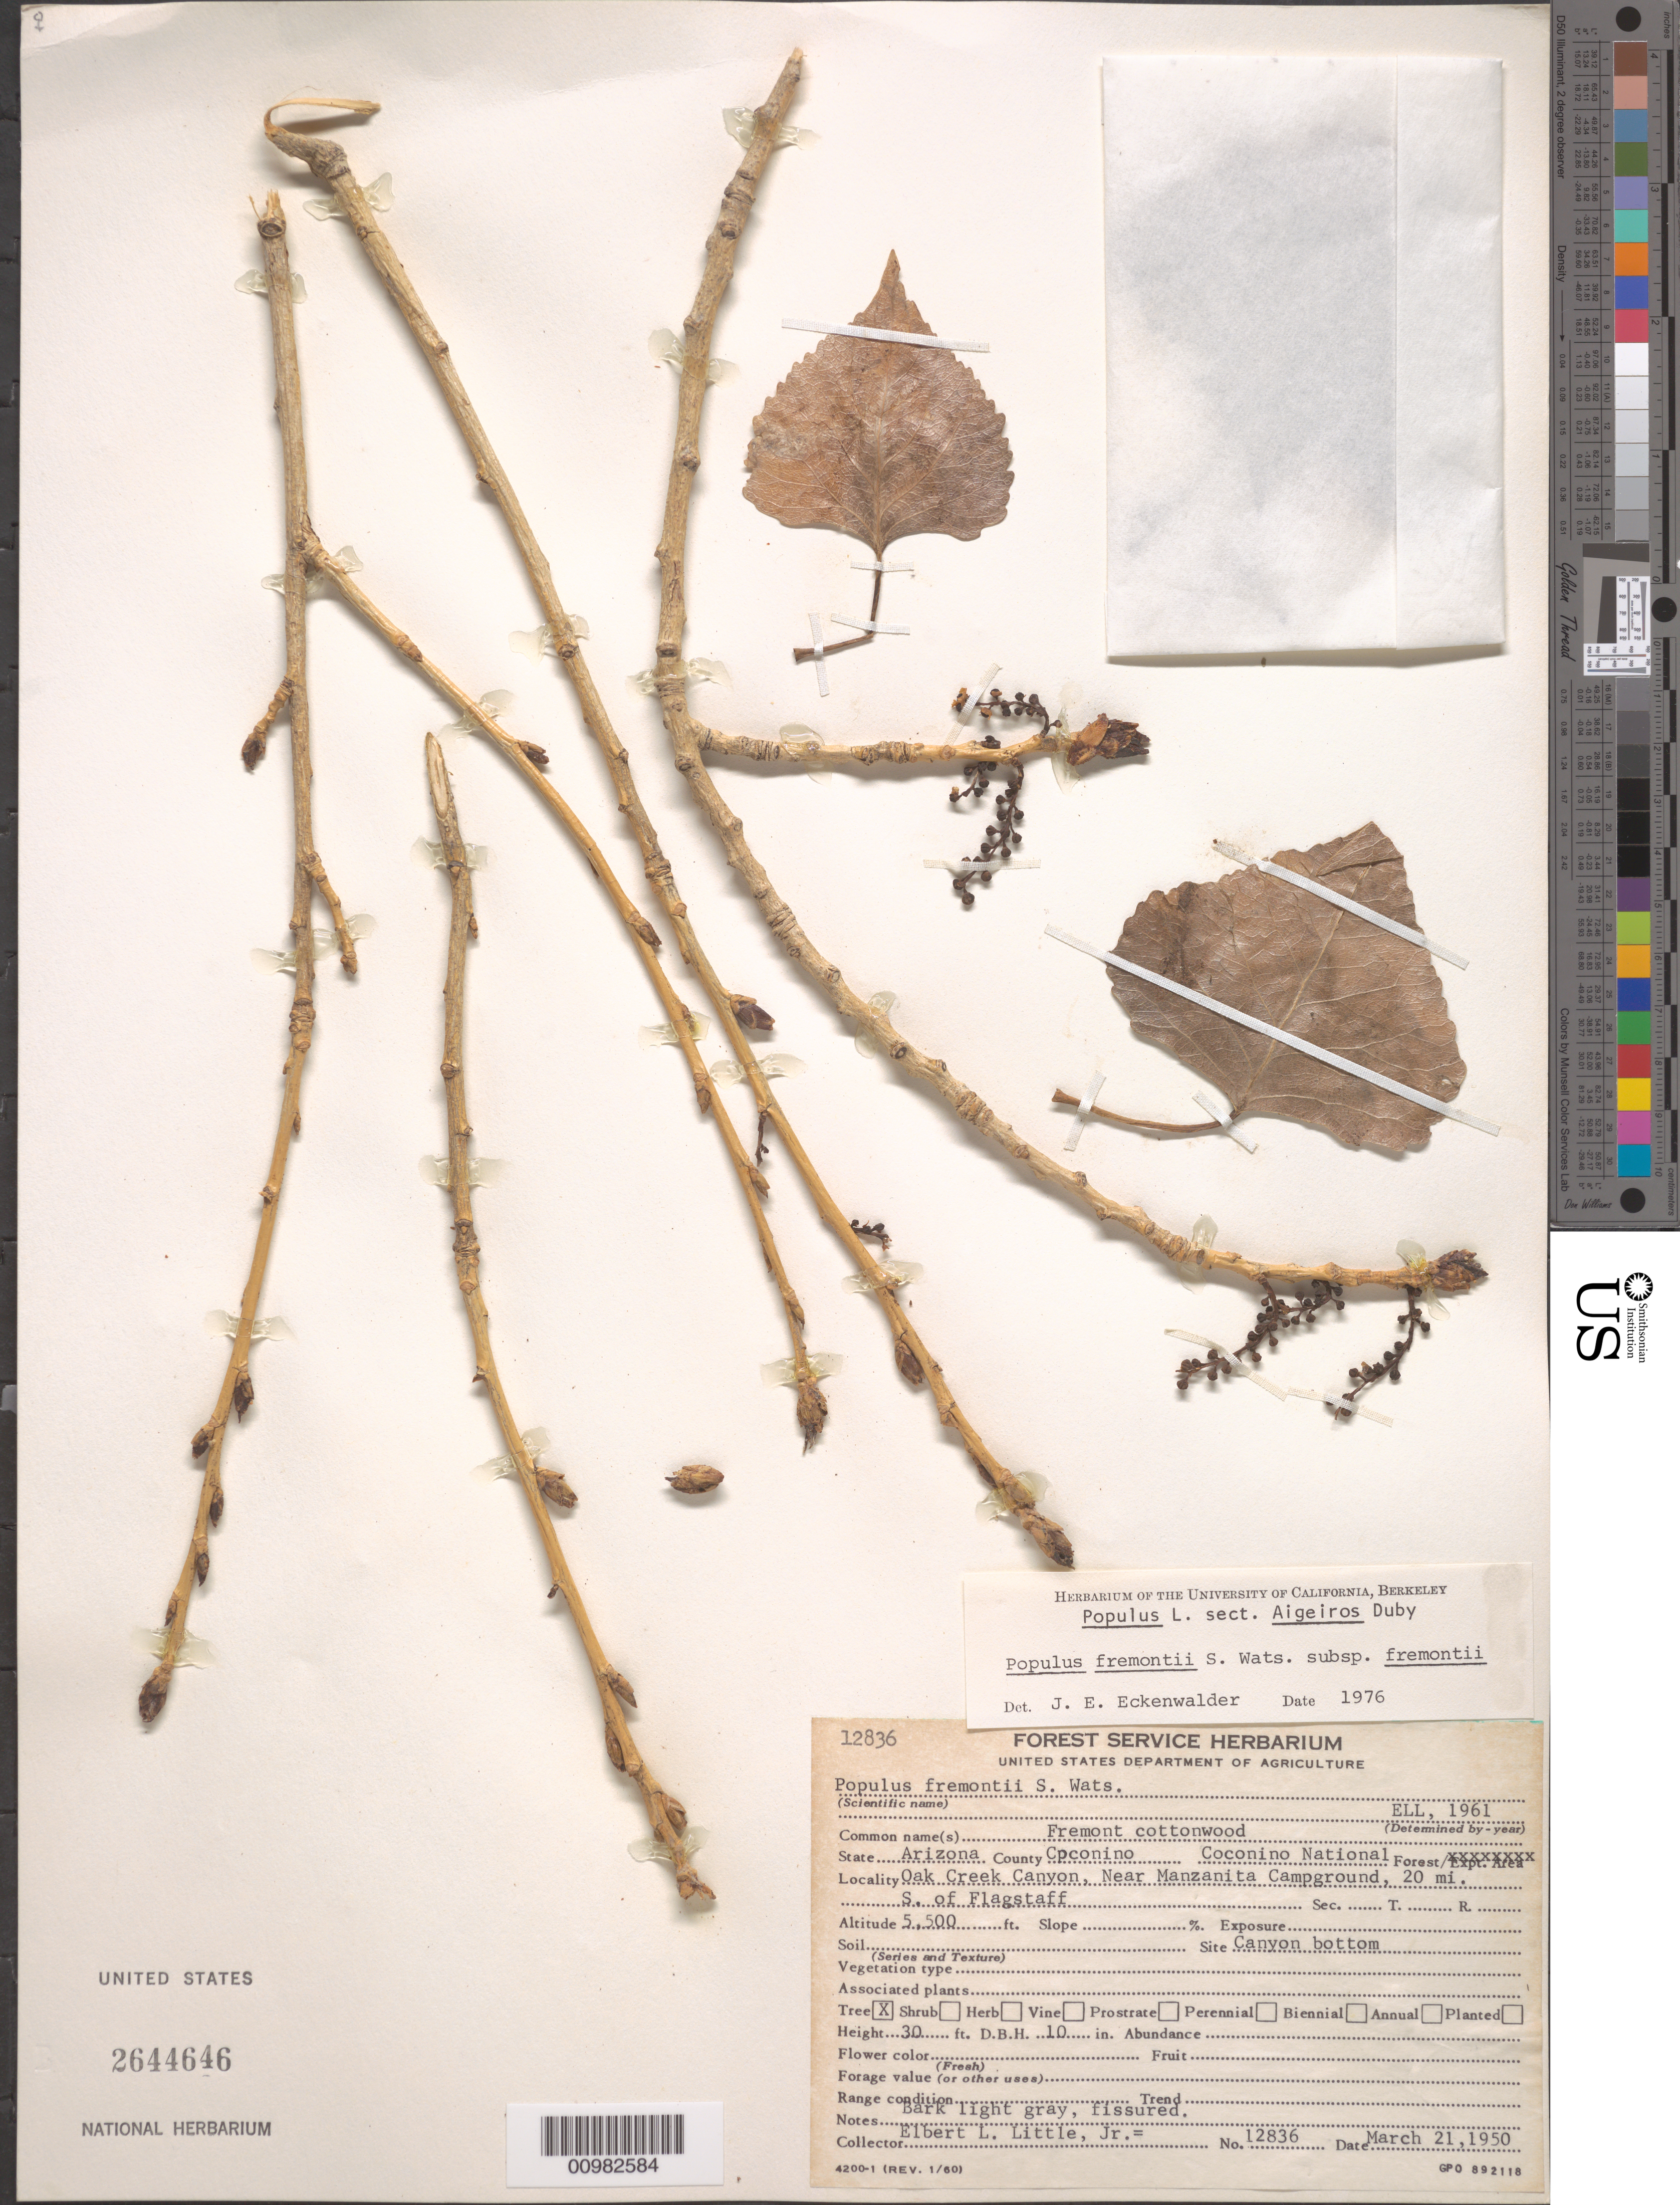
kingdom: Plantae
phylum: Tracheophyta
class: Magnoliopsida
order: Malpighiales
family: Salicaceae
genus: Populus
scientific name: Populus fremontii subsp. fremontii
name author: S. Watson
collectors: E. L. Little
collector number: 12836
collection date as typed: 21 Mar 1950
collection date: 1950-03-21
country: United States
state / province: Arizona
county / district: Coconino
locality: Coconino National Forest. Oak Creek Canyon, Near Manzanita Campground, 20 miles south of Flagstaff.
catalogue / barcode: US 2644646